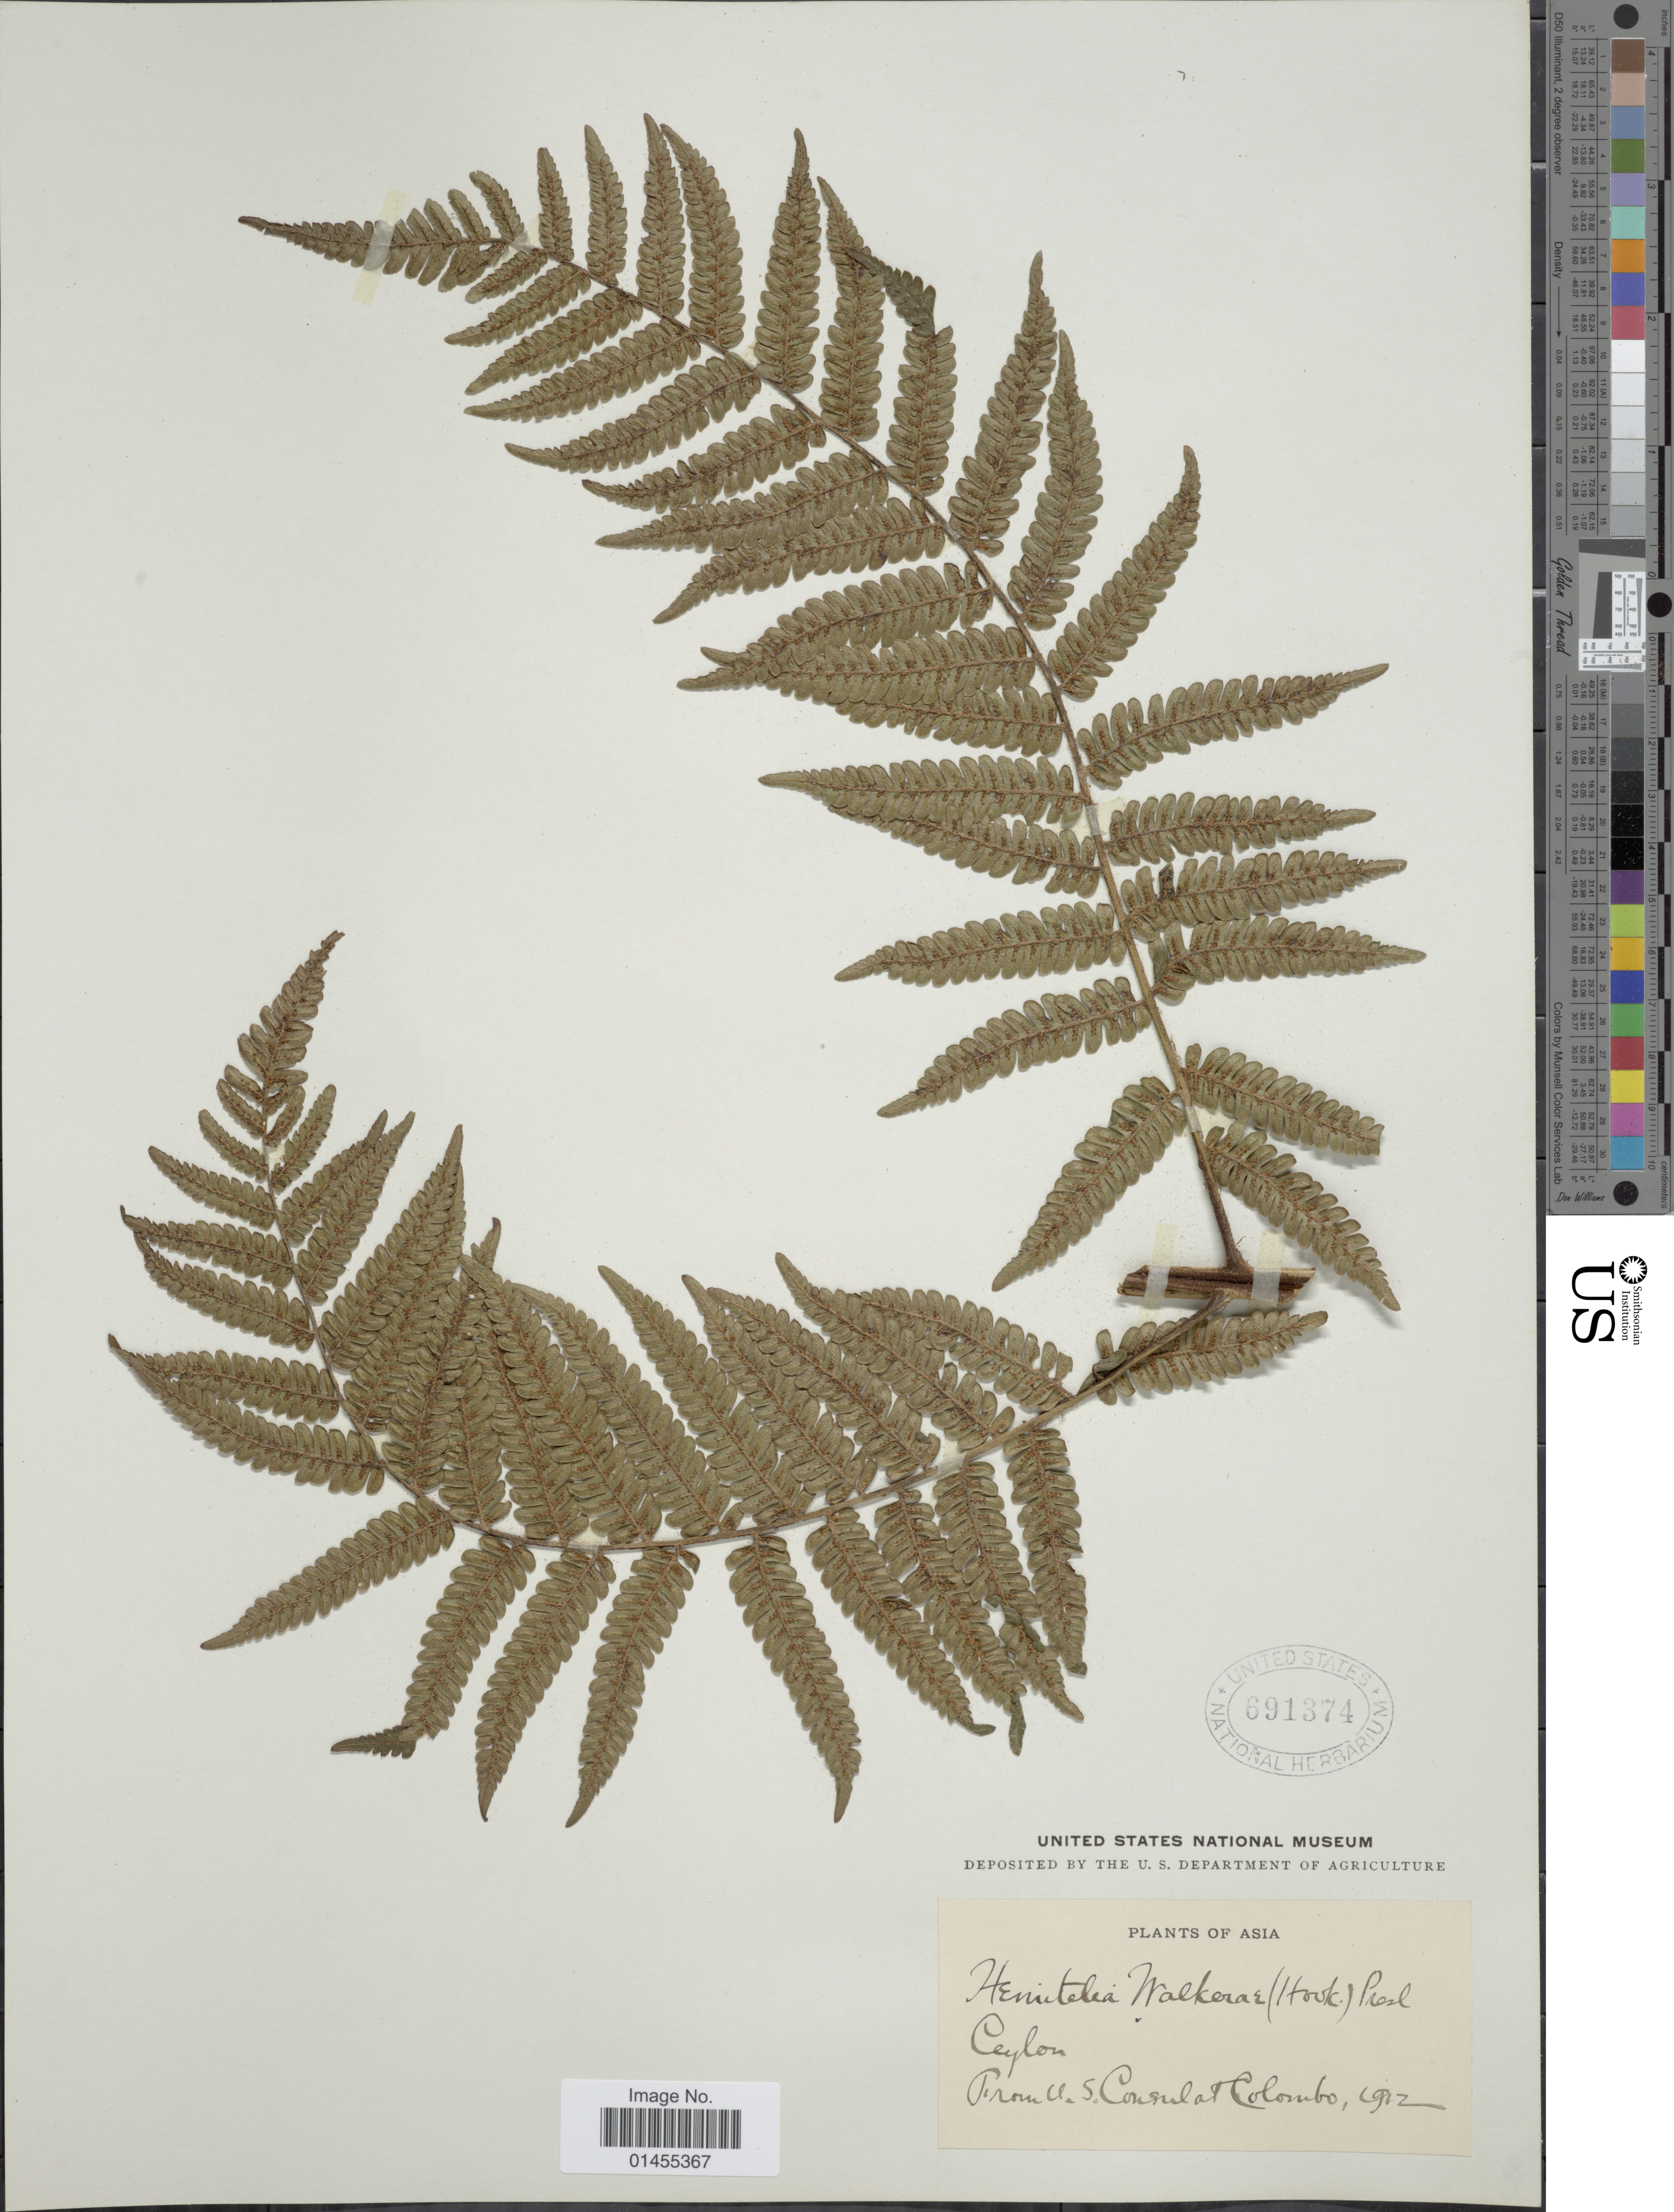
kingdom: Plantae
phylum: Tracheophyta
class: Polypodiopsida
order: Cyatheales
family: Cyatheaceae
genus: Alsophila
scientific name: Alsophila walkerae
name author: (Hook.) J. Sm.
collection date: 1912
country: Sri Lanka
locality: Ceylon, Asia.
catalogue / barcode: US 691374